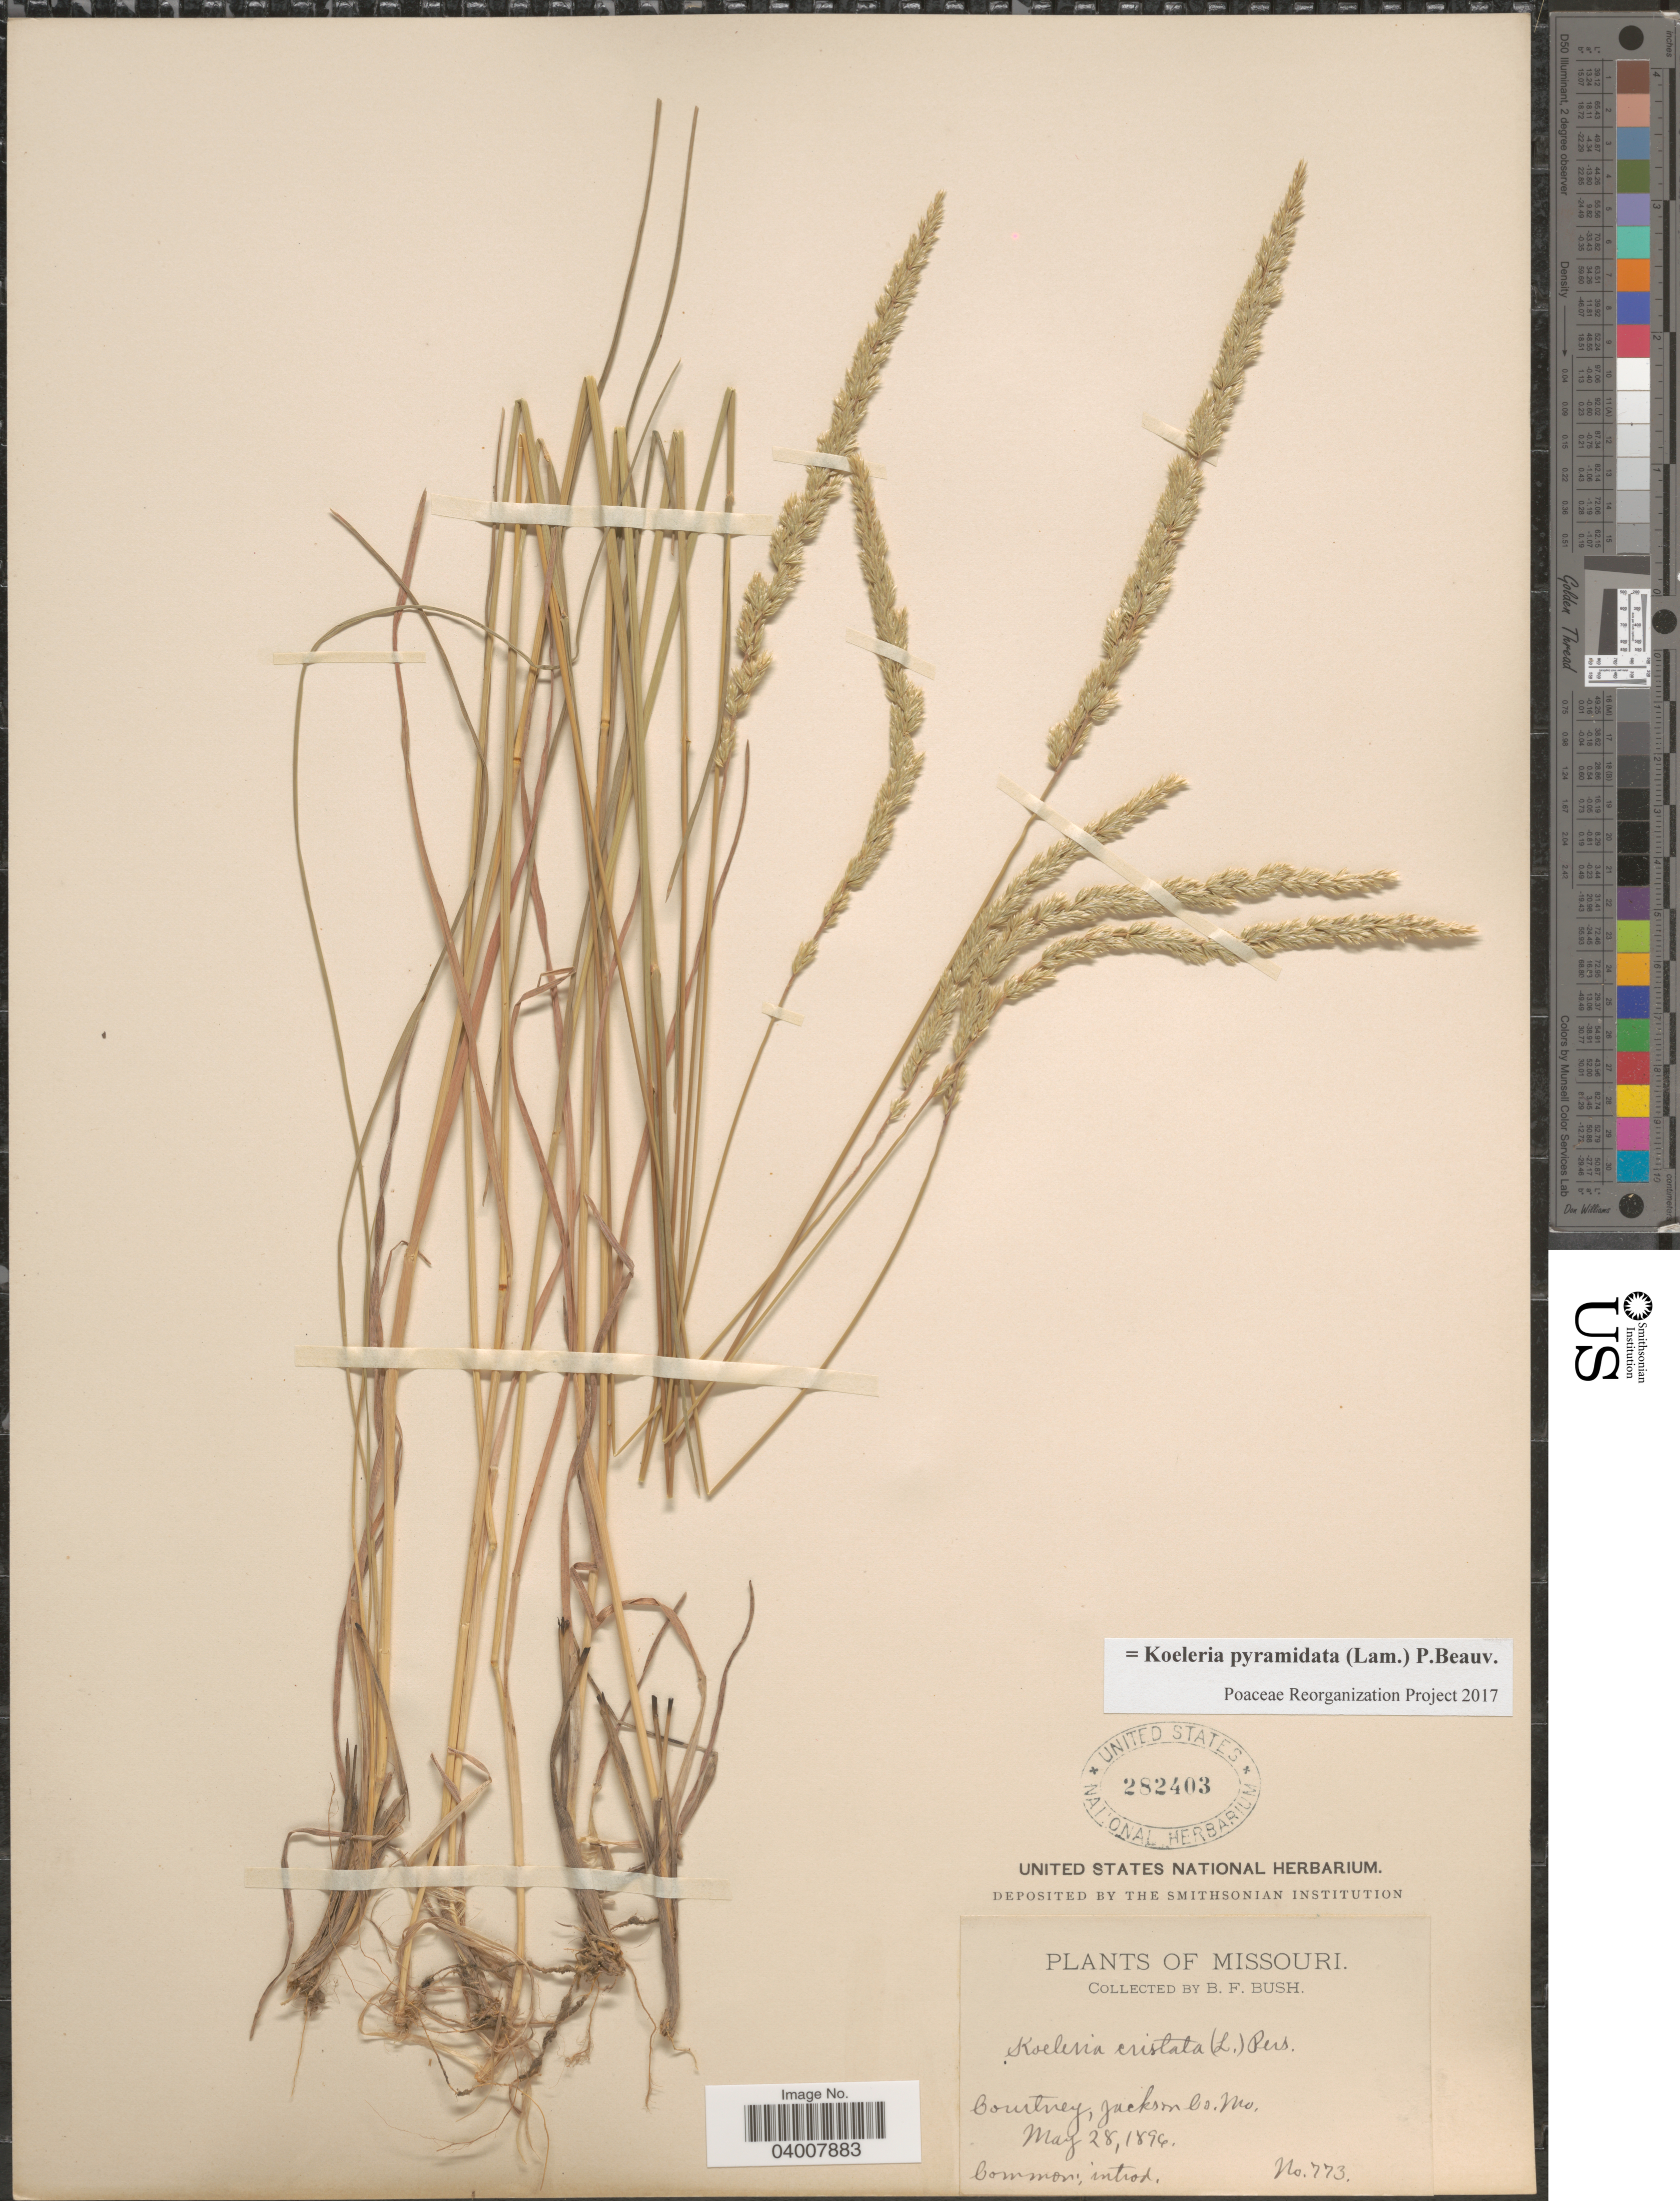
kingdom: Plantae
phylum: Tracheophyta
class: Liliopsida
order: Poales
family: Poaceae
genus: Koeleria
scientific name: Koeleria pyramidata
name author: (Lam.) P. Beauv.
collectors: B. F. Bush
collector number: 773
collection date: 1896-05-28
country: United States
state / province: Missouri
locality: Courtney, Jackson Co.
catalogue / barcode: US 282403